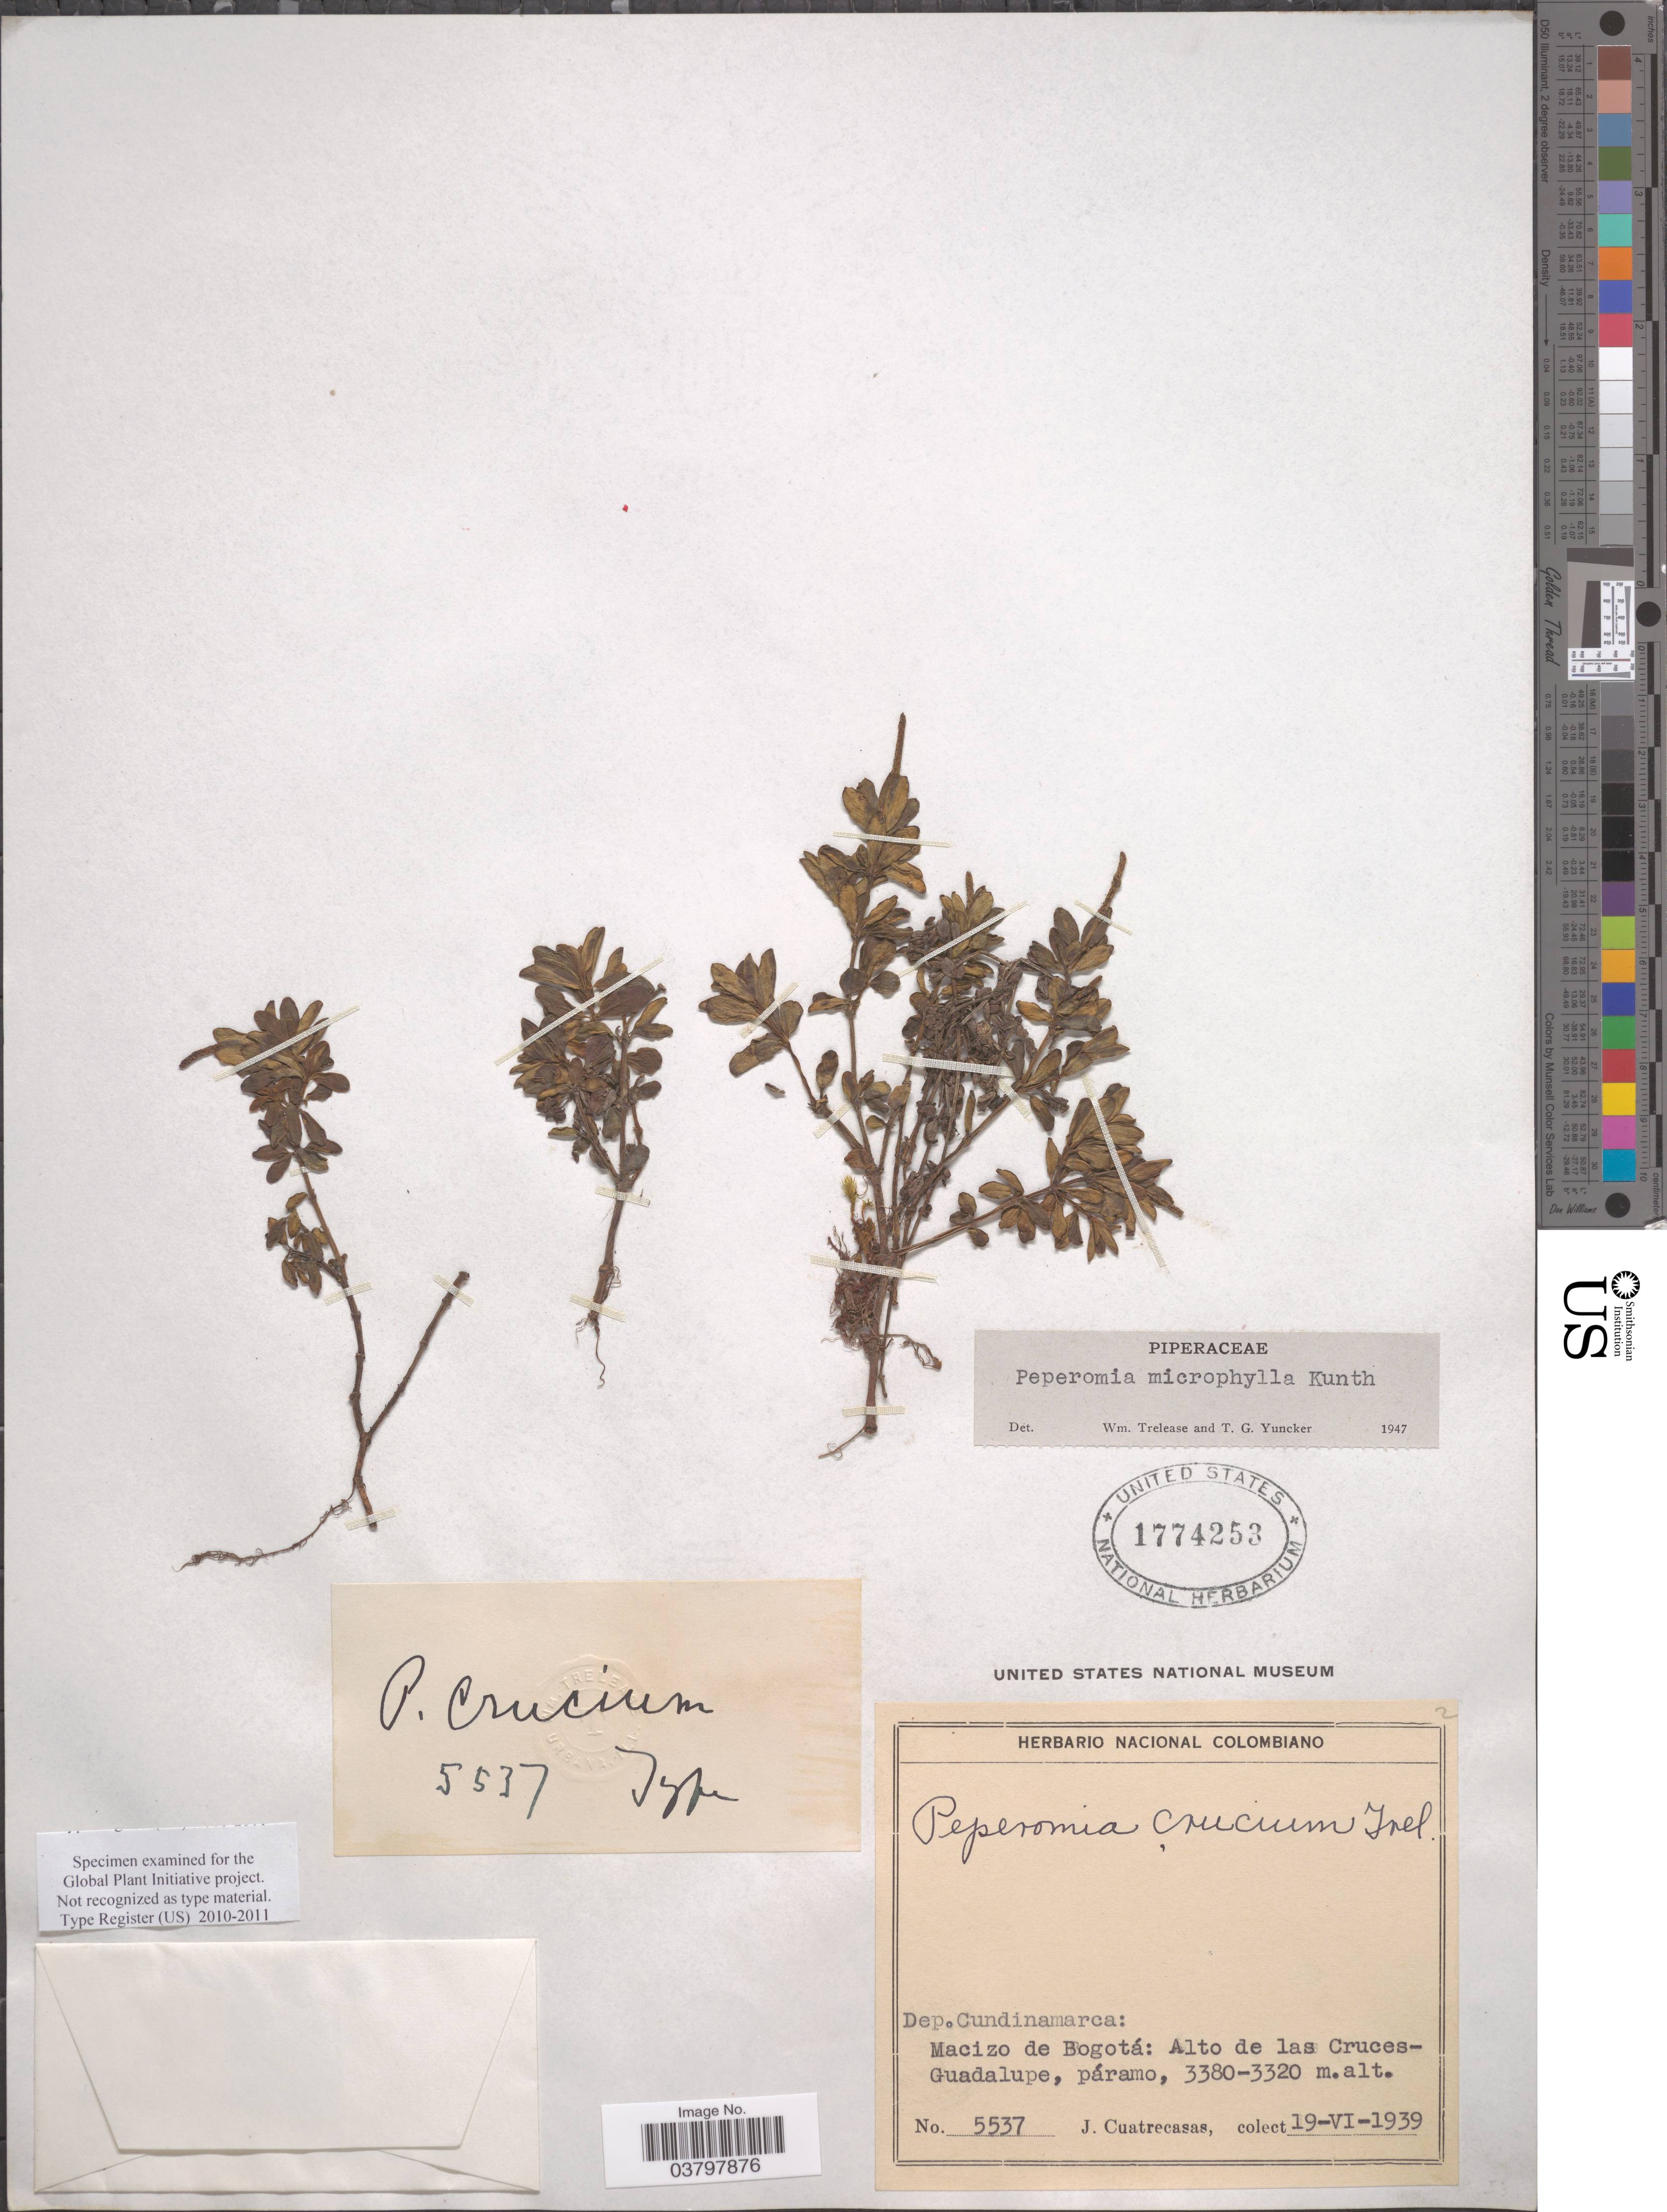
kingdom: Plantae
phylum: Tracheophyta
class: Magnoliopsida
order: Piperales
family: Piperaceae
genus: Peperomia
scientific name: Peperomia microphylla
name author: Kunth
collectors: J. Cuatrecasas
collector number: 5537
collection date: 1939-06-19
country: Colombia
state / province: Cundinamarca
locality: Dep. Cundinamarca: Macizo de Bogotá: Alto de las Cruces-Guadalupe, páramo.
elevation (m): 3320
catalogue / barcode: US 1774253